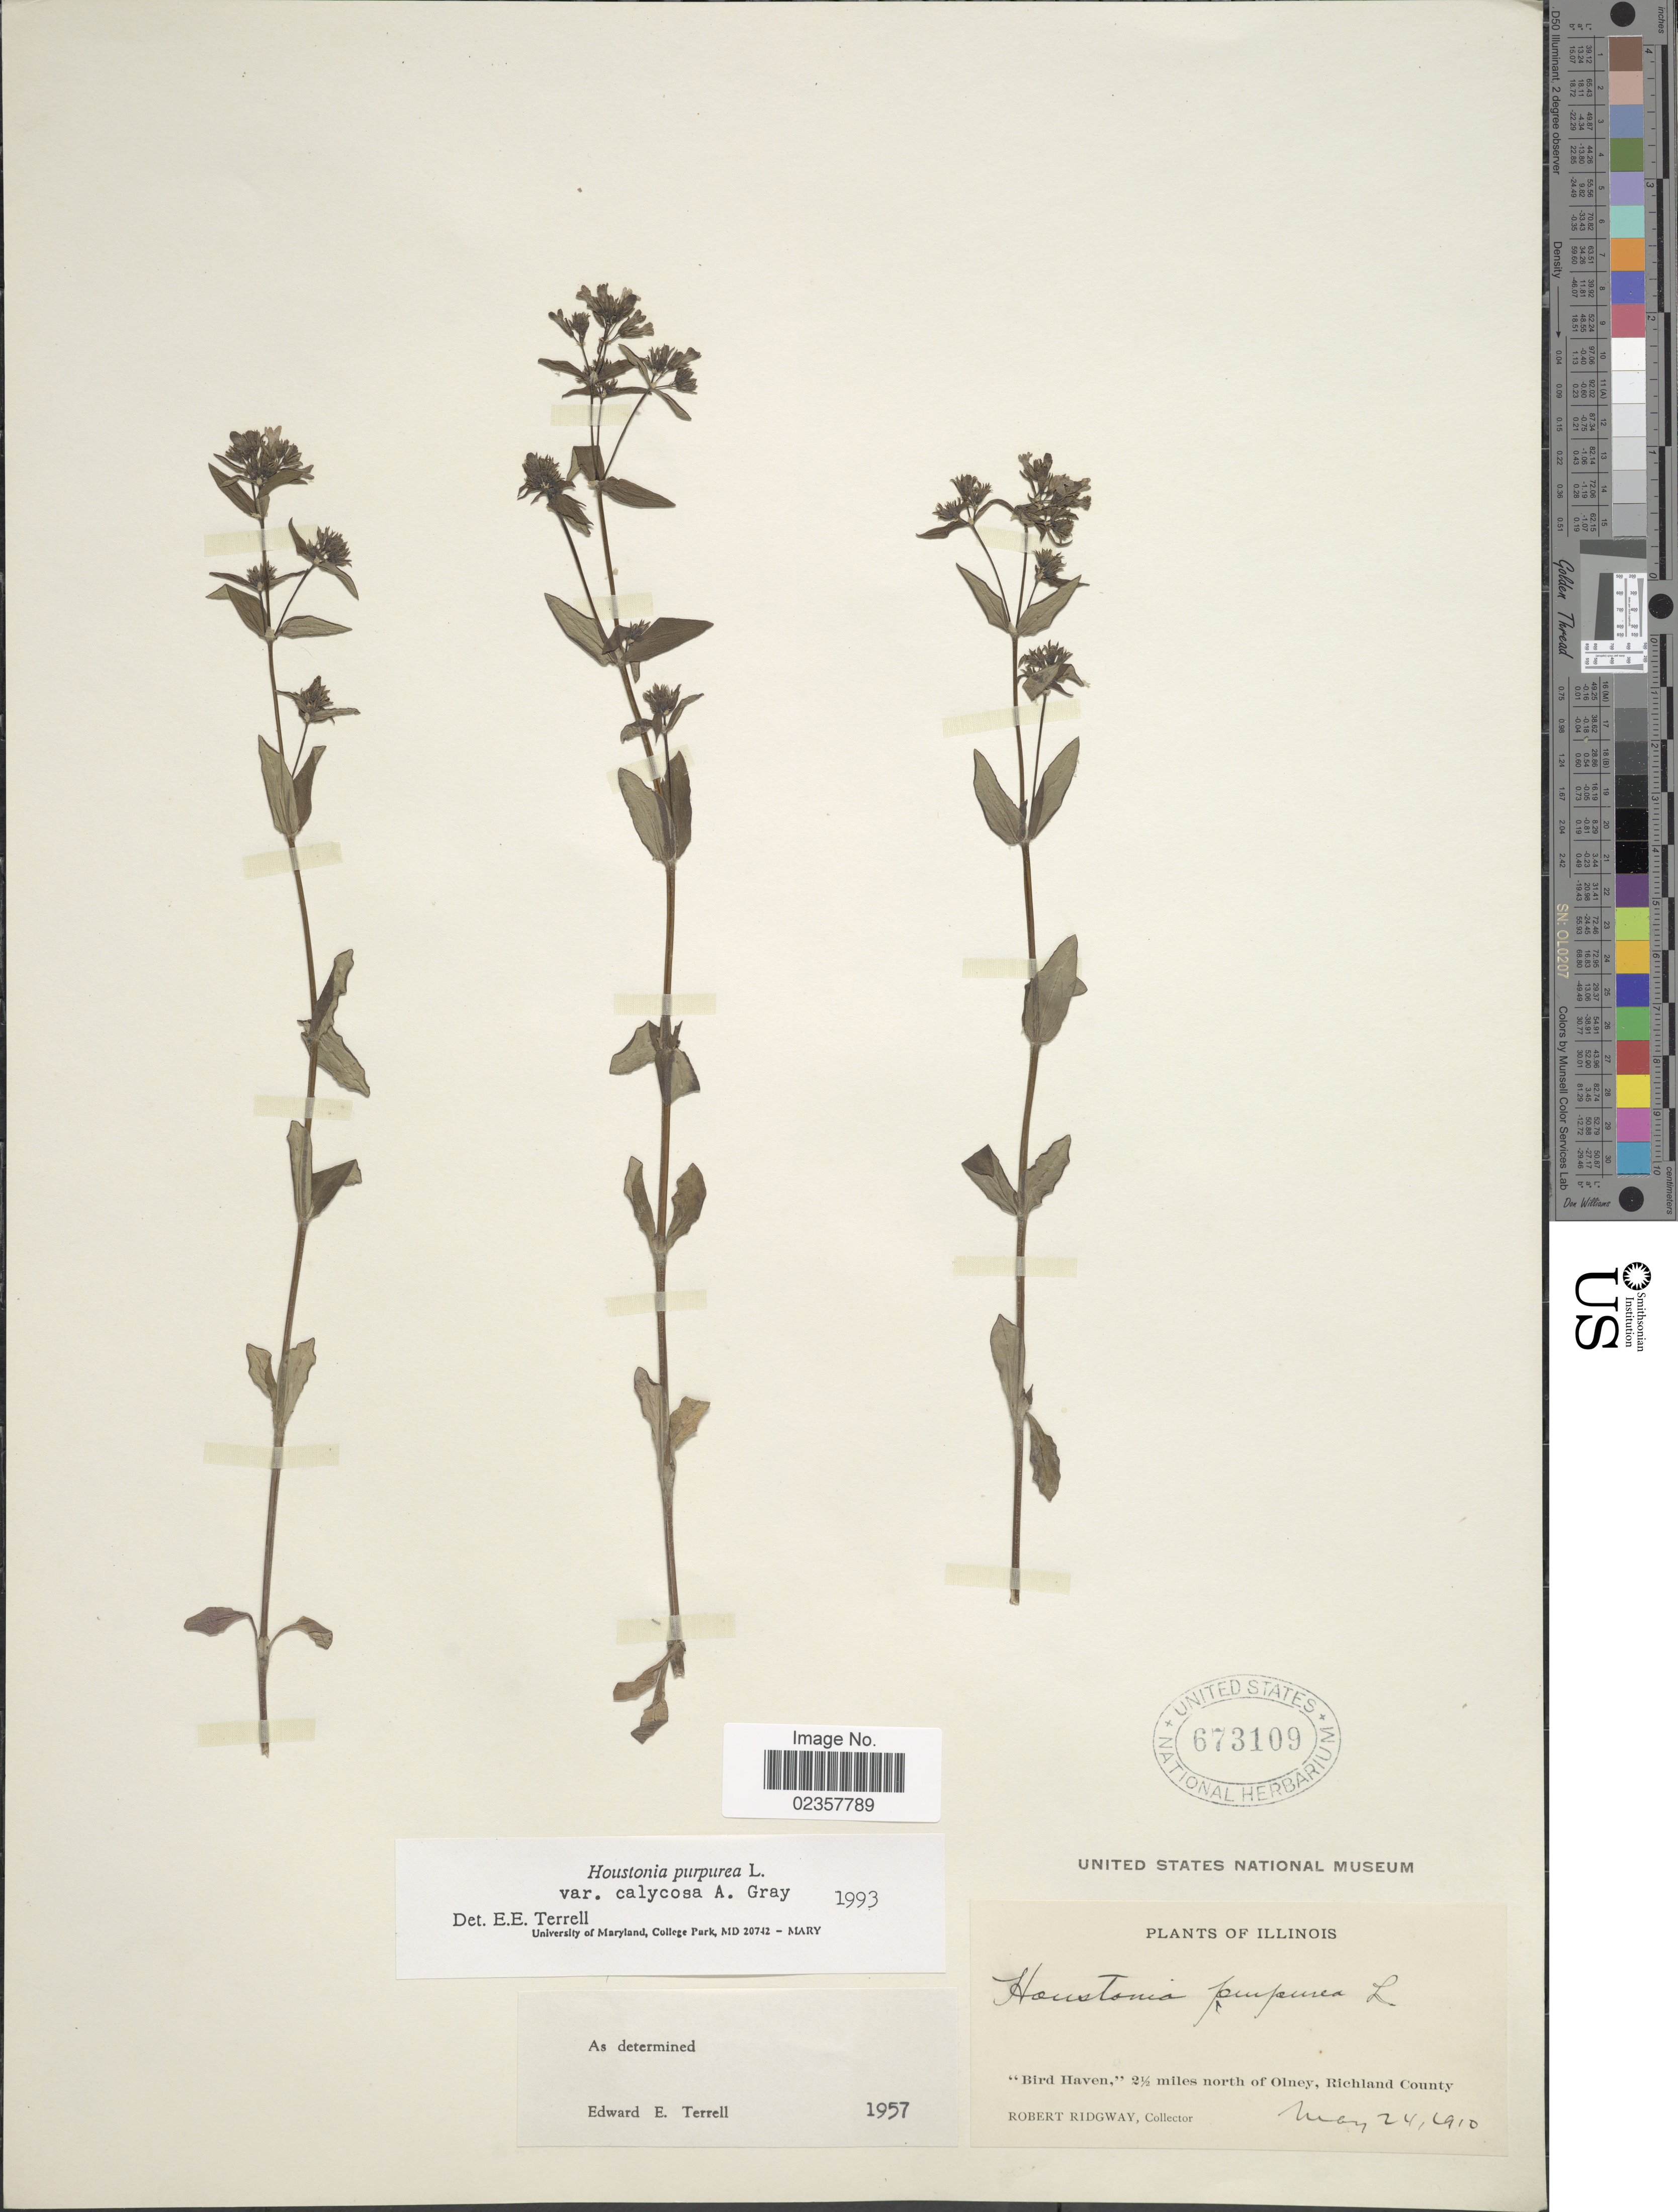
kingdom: Plantae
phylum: Tracheophyta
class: Magnoliopsida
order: Gentianales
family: Rubiaceae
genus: Houstonia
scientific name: Houstonia purpurea var. calycosa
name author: A. Gray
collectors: R. Ridgway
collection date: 1910-05-02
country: United States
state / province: Illinois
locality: Illinois, "Bird Haven, "2½ north of Olney, Richland County.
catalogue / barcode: US 673109